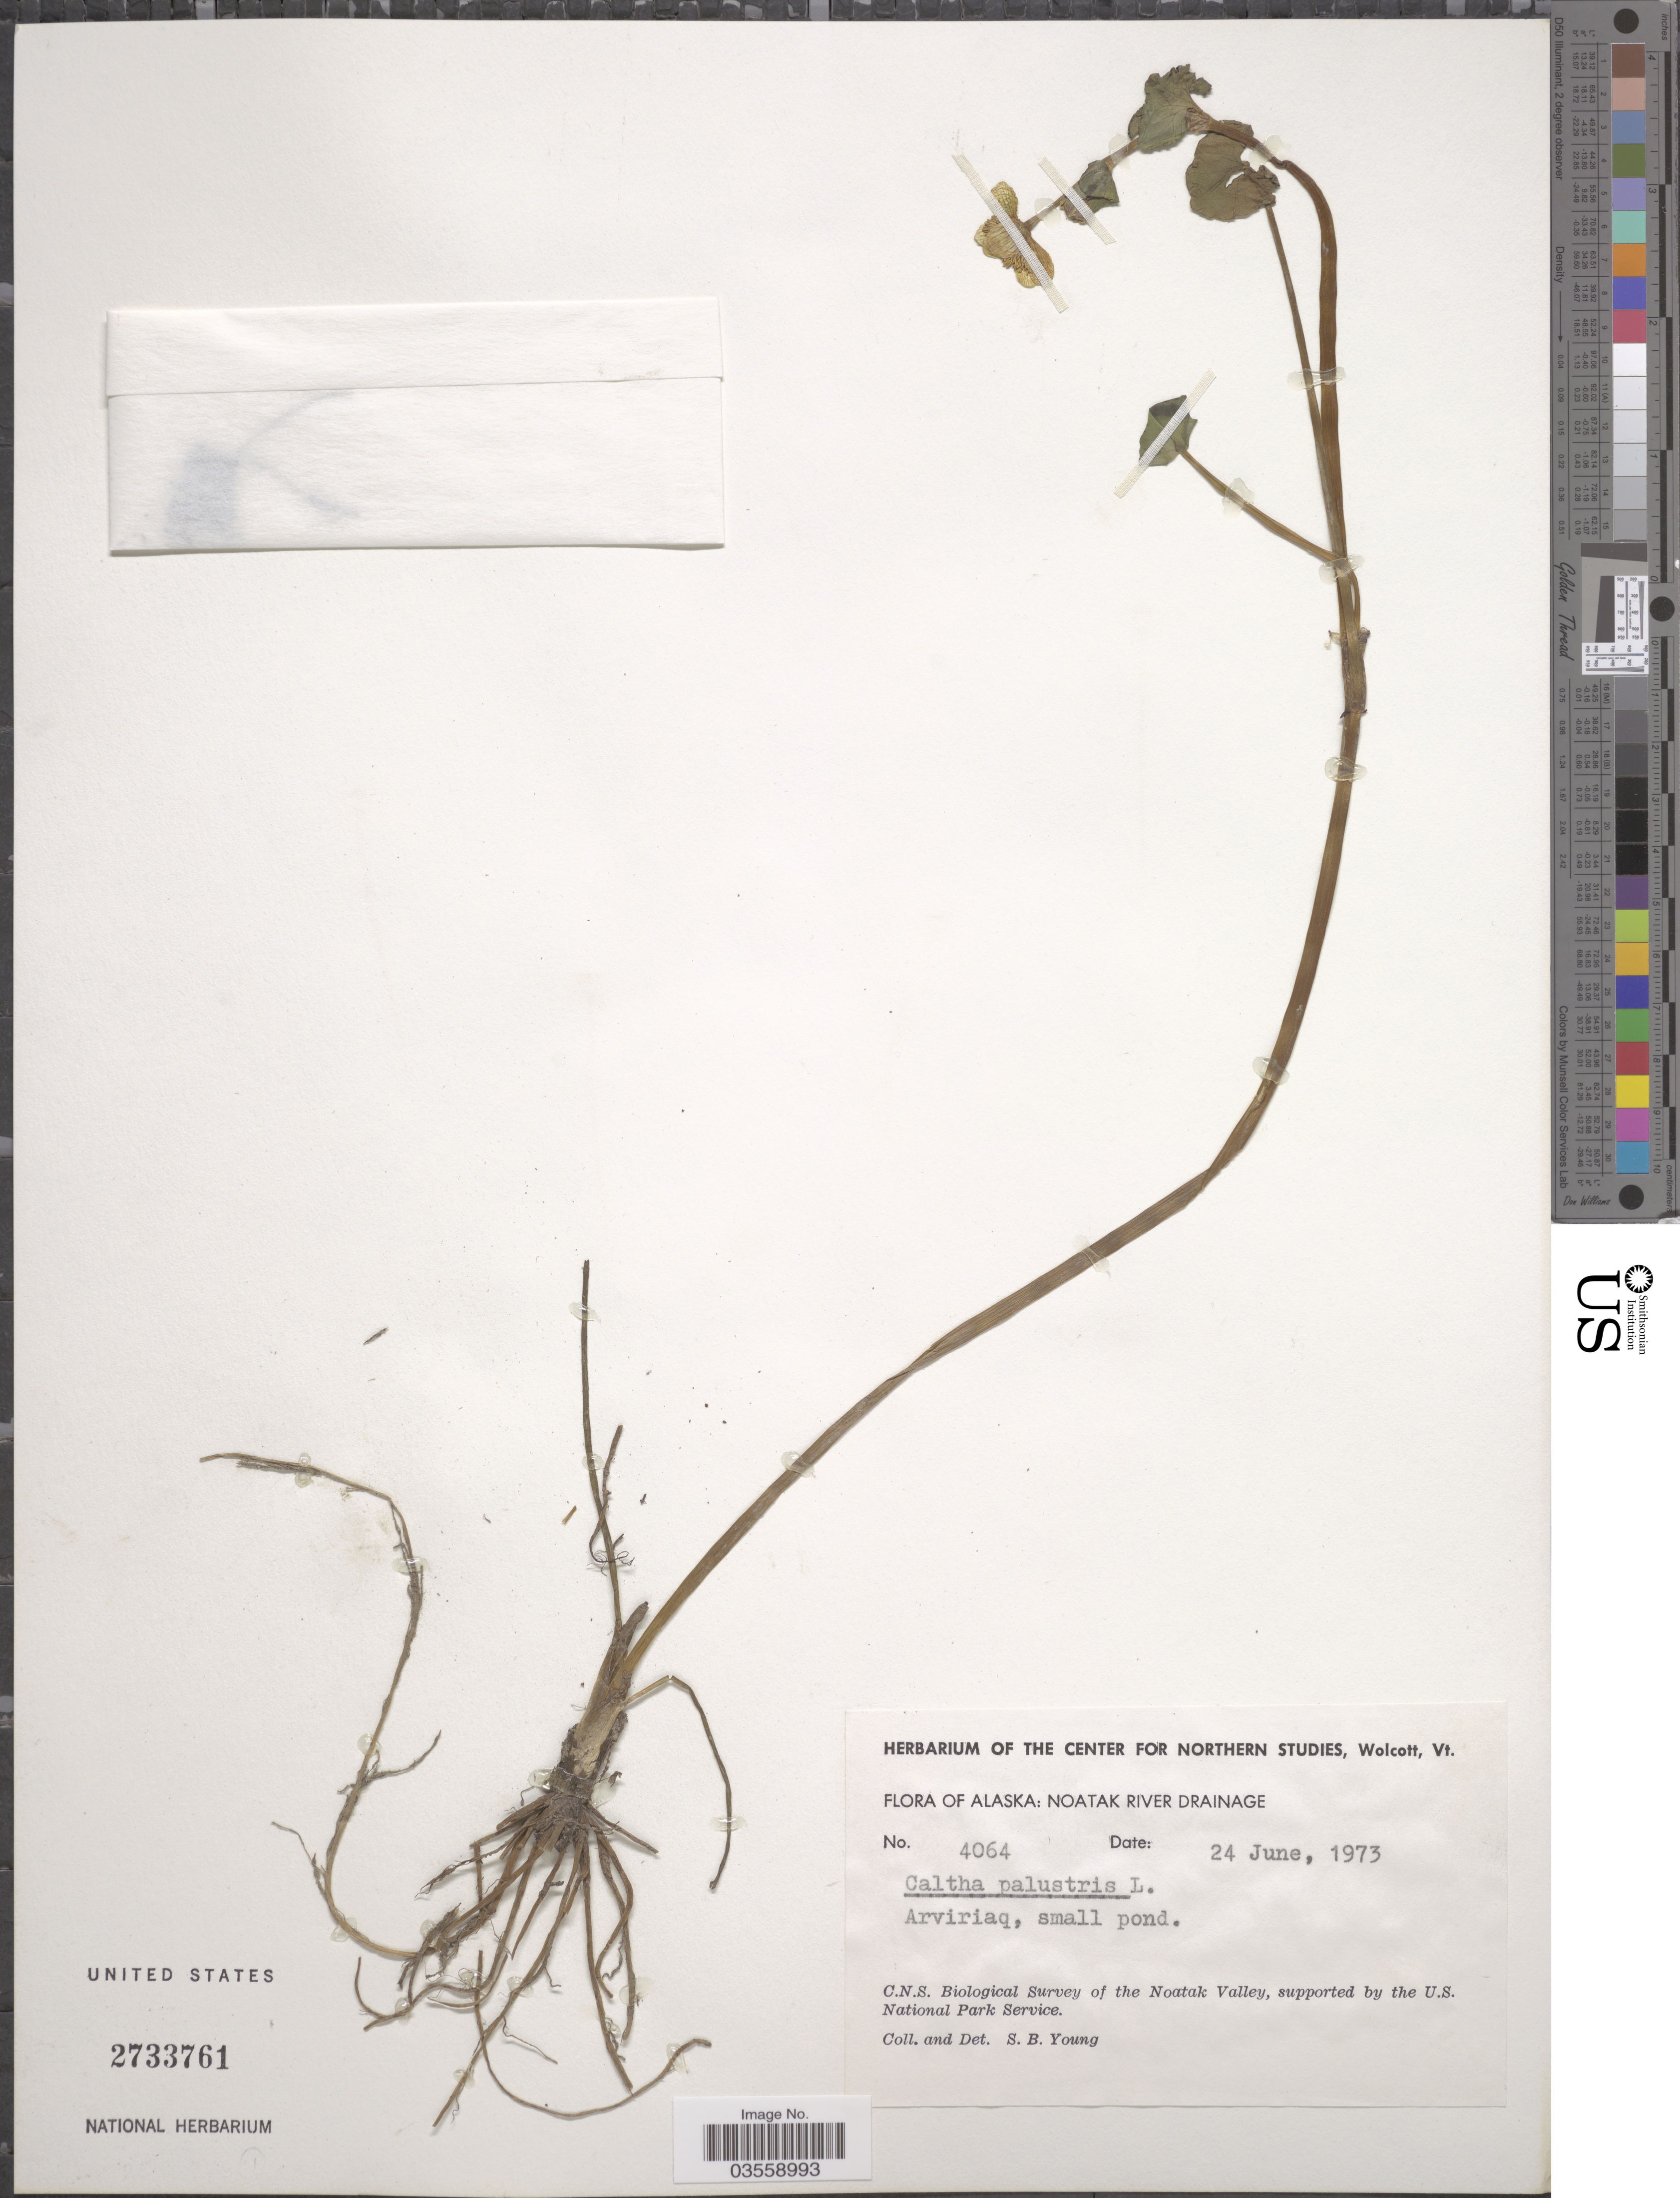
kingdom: Plantae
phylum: Tracheophyta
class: Magnoliopsida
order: Ranunculales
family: Ranunculaceae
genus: Caltha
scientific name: Caltha palustris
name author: L.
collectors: S. Young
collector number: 4064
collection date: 1973-06-24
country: United States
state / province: Alaska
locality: Noatak River Drainage. Arviriaq, small pond. Noatak Valley.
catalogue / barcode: US 2733761